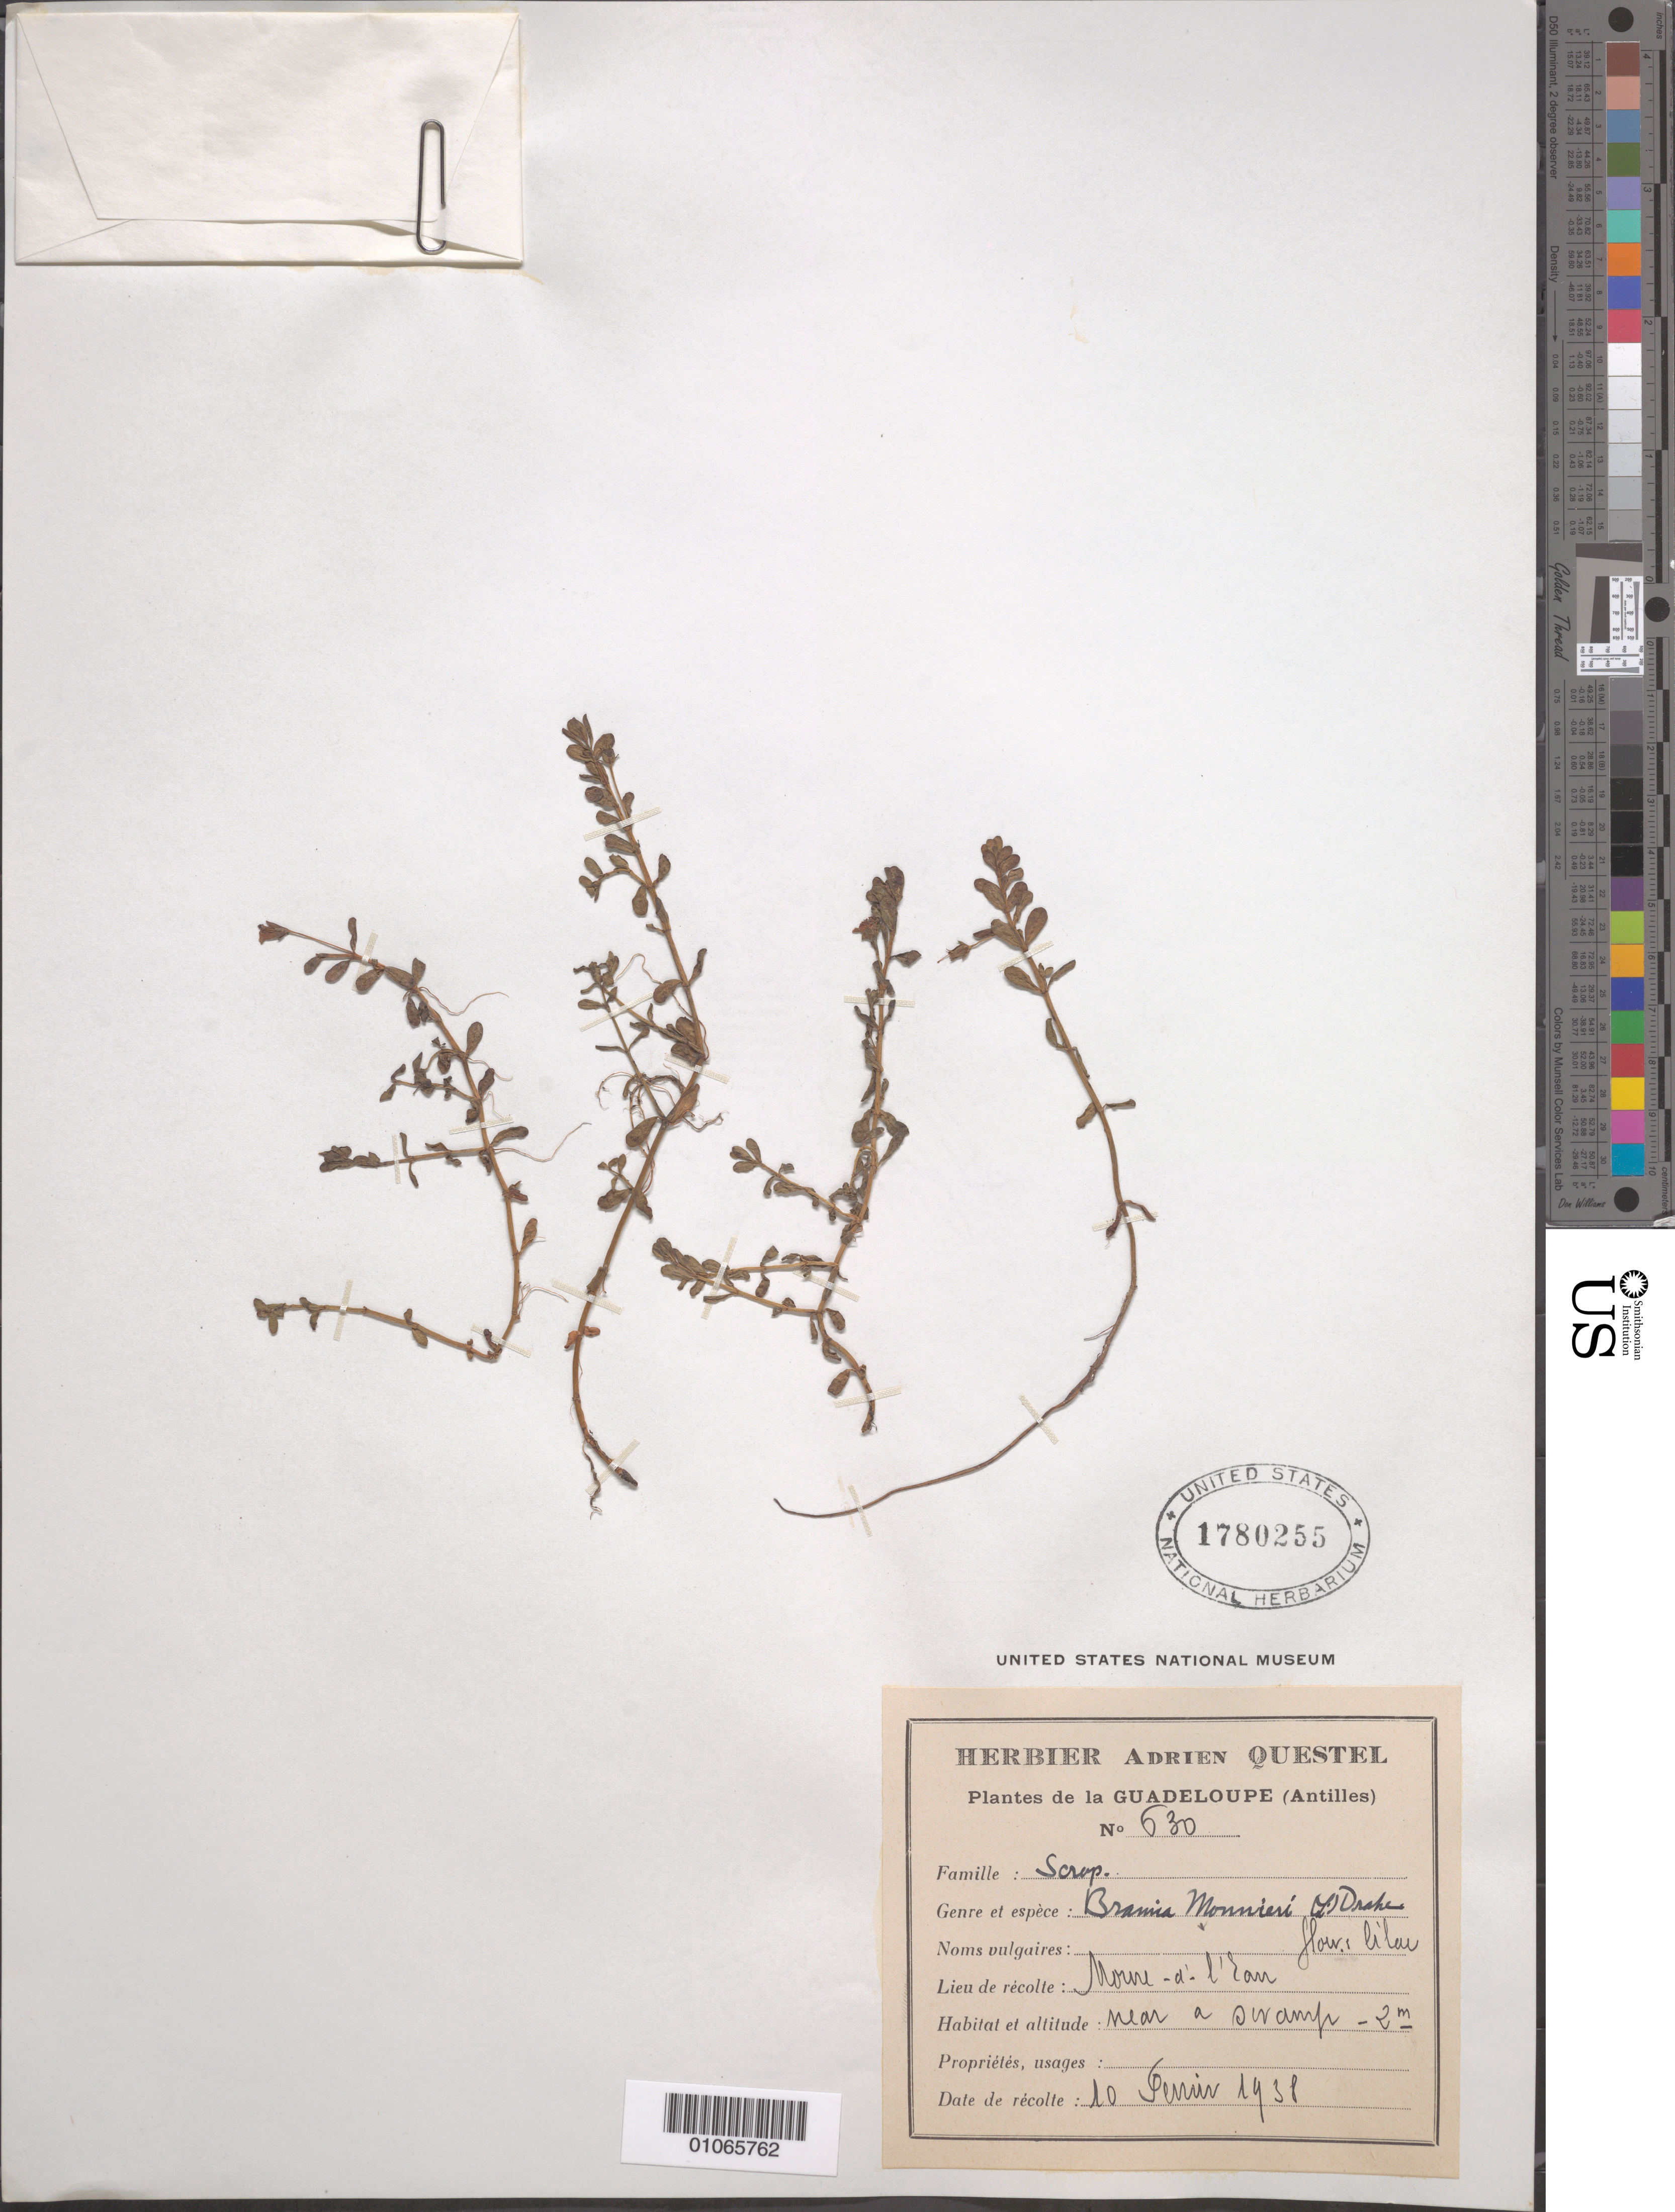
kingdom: Plantae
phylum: Tracheophyta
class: Magnoliopsida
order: Lamiales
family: Plantaginaceae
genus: Bacopa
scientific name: Bacopa monnieri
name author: (L.) Wettst.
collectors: A. Questel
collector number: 630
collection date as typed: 10 Feb 1938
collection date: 1938-02-10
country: Guadeloupe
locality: Morne-a-l'dau? Near a swamp.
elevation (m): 2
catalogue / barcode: US 1780255